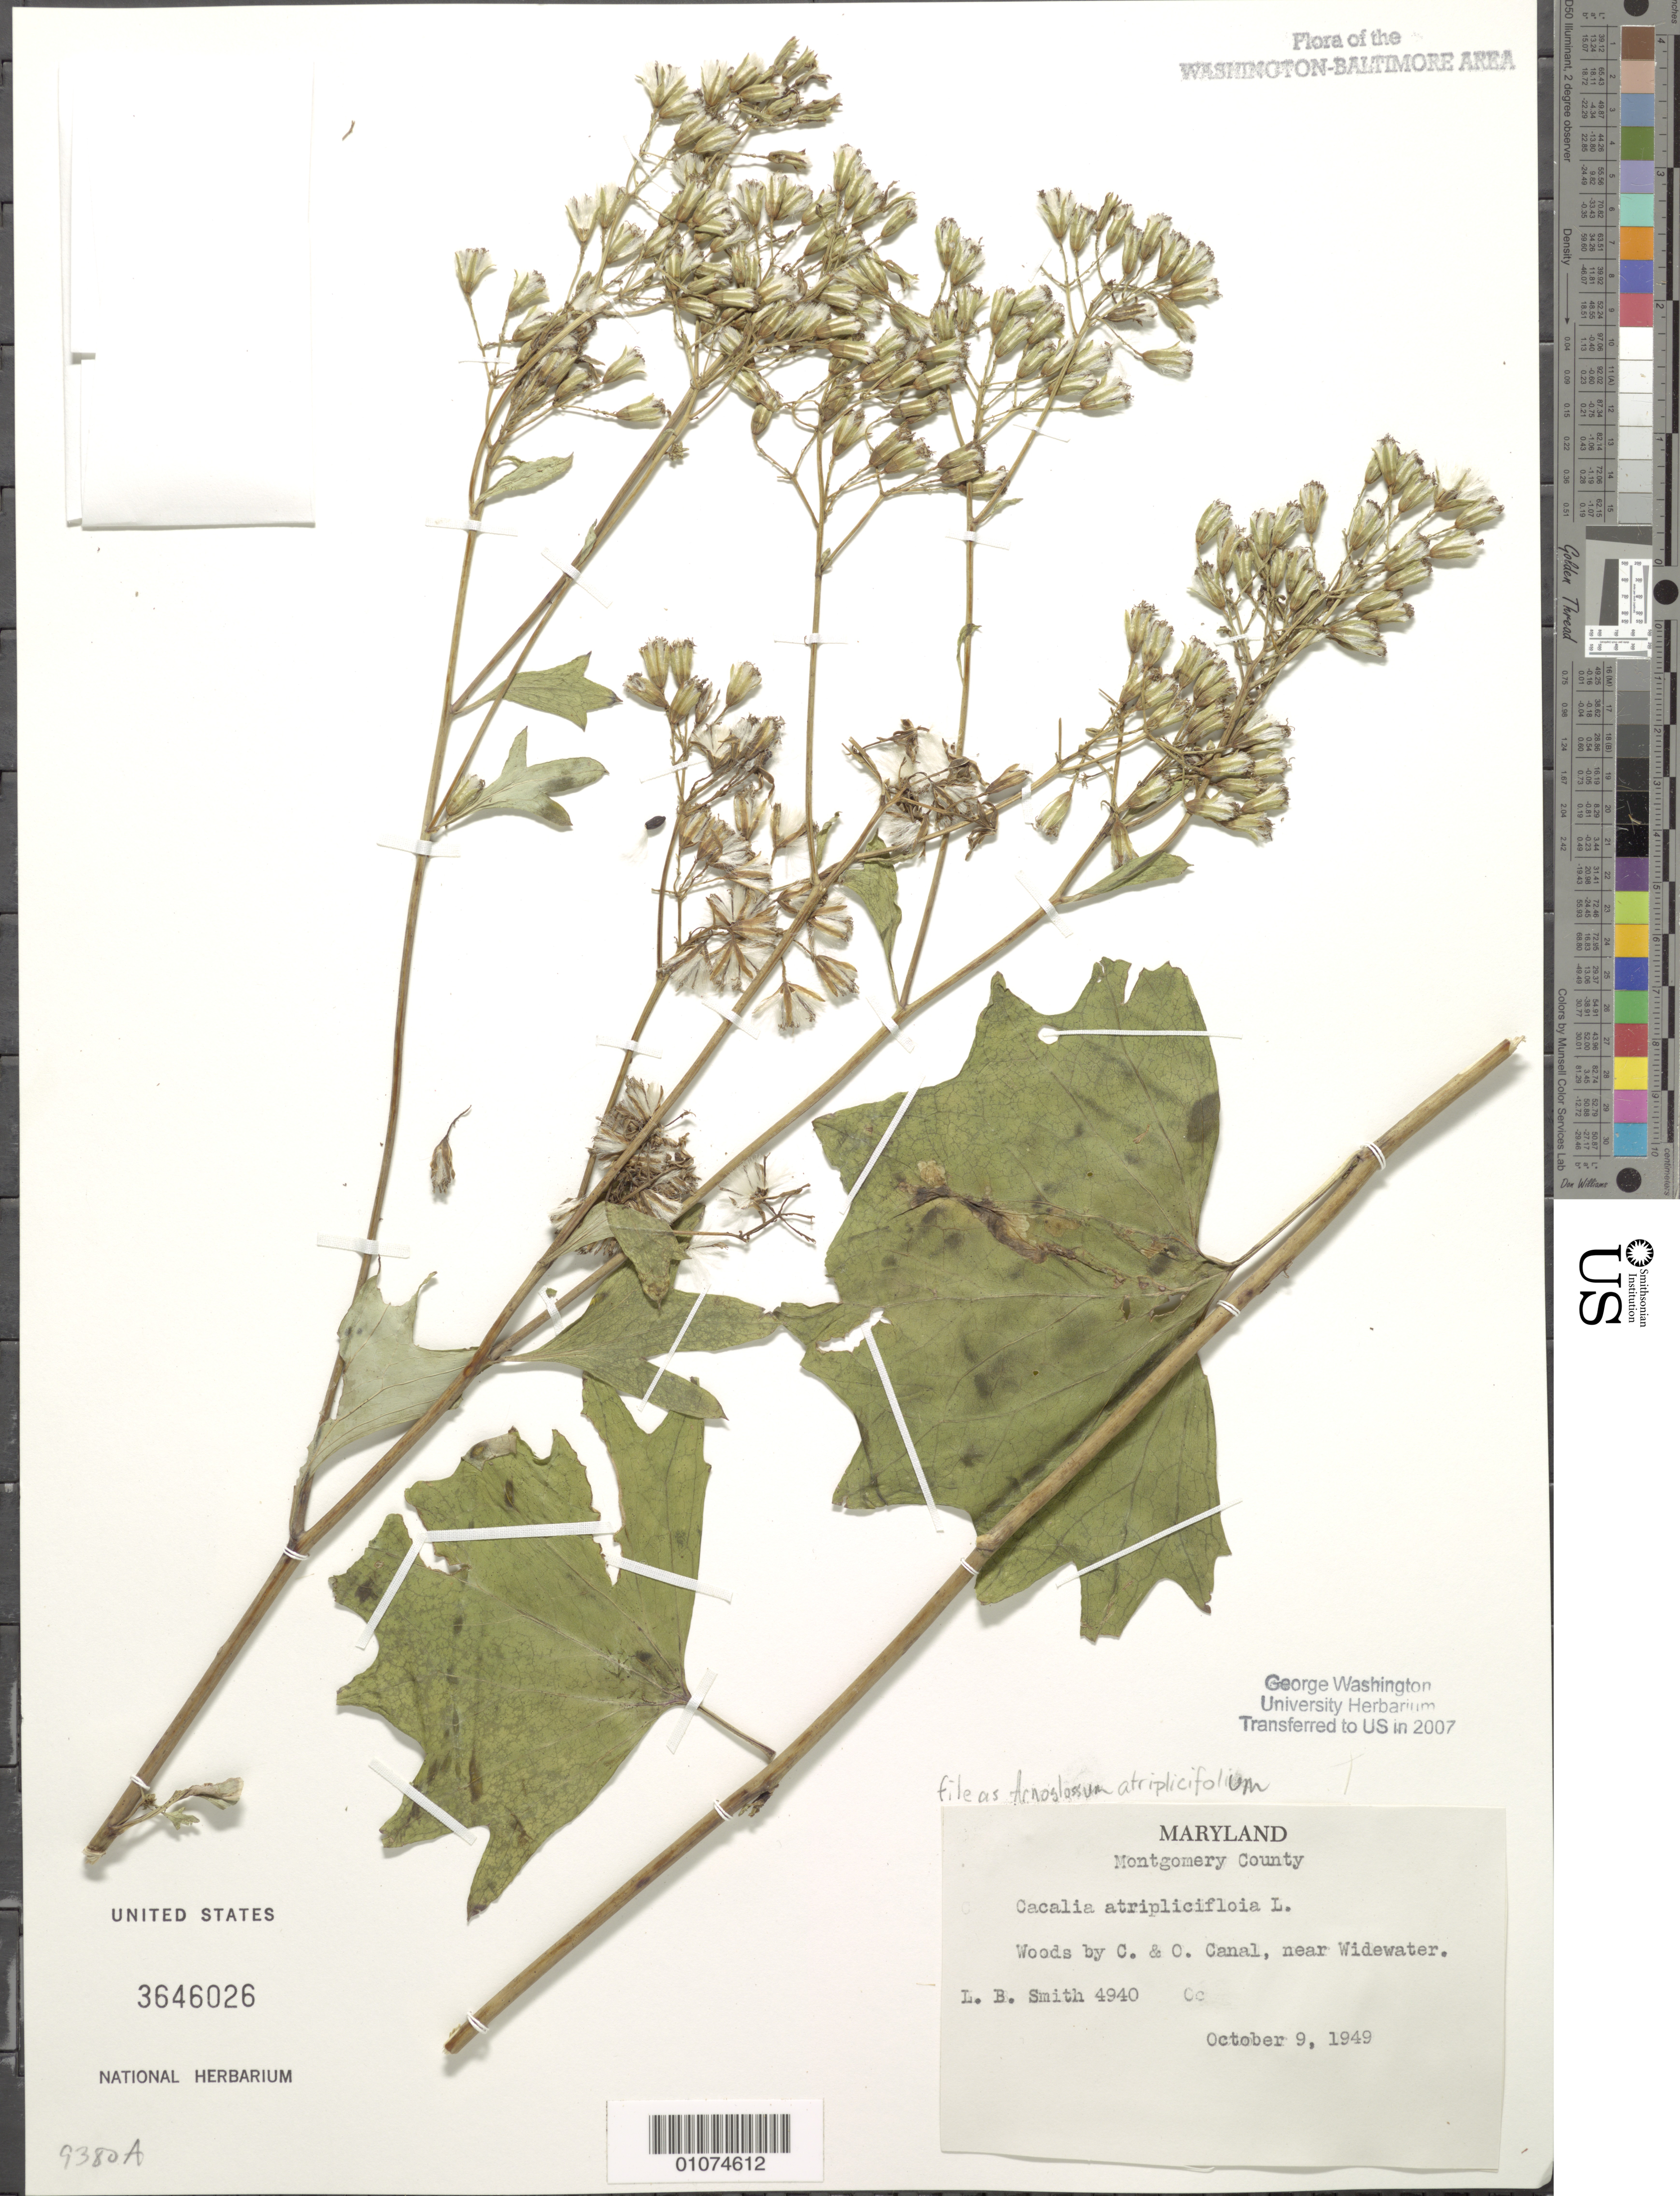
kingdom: Plantae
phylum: Tracheophyta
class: Magnoliopsida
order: Asterales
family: Asteraceae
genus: Arnoglossum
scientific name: Arnoglossum atriplicifolium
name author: (L.) H. Rob.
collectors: L. Smith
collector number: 4940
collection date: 1949-10-09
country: United States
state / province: Maryland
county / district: Montgomery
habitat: Woods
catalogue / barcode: US 3646026